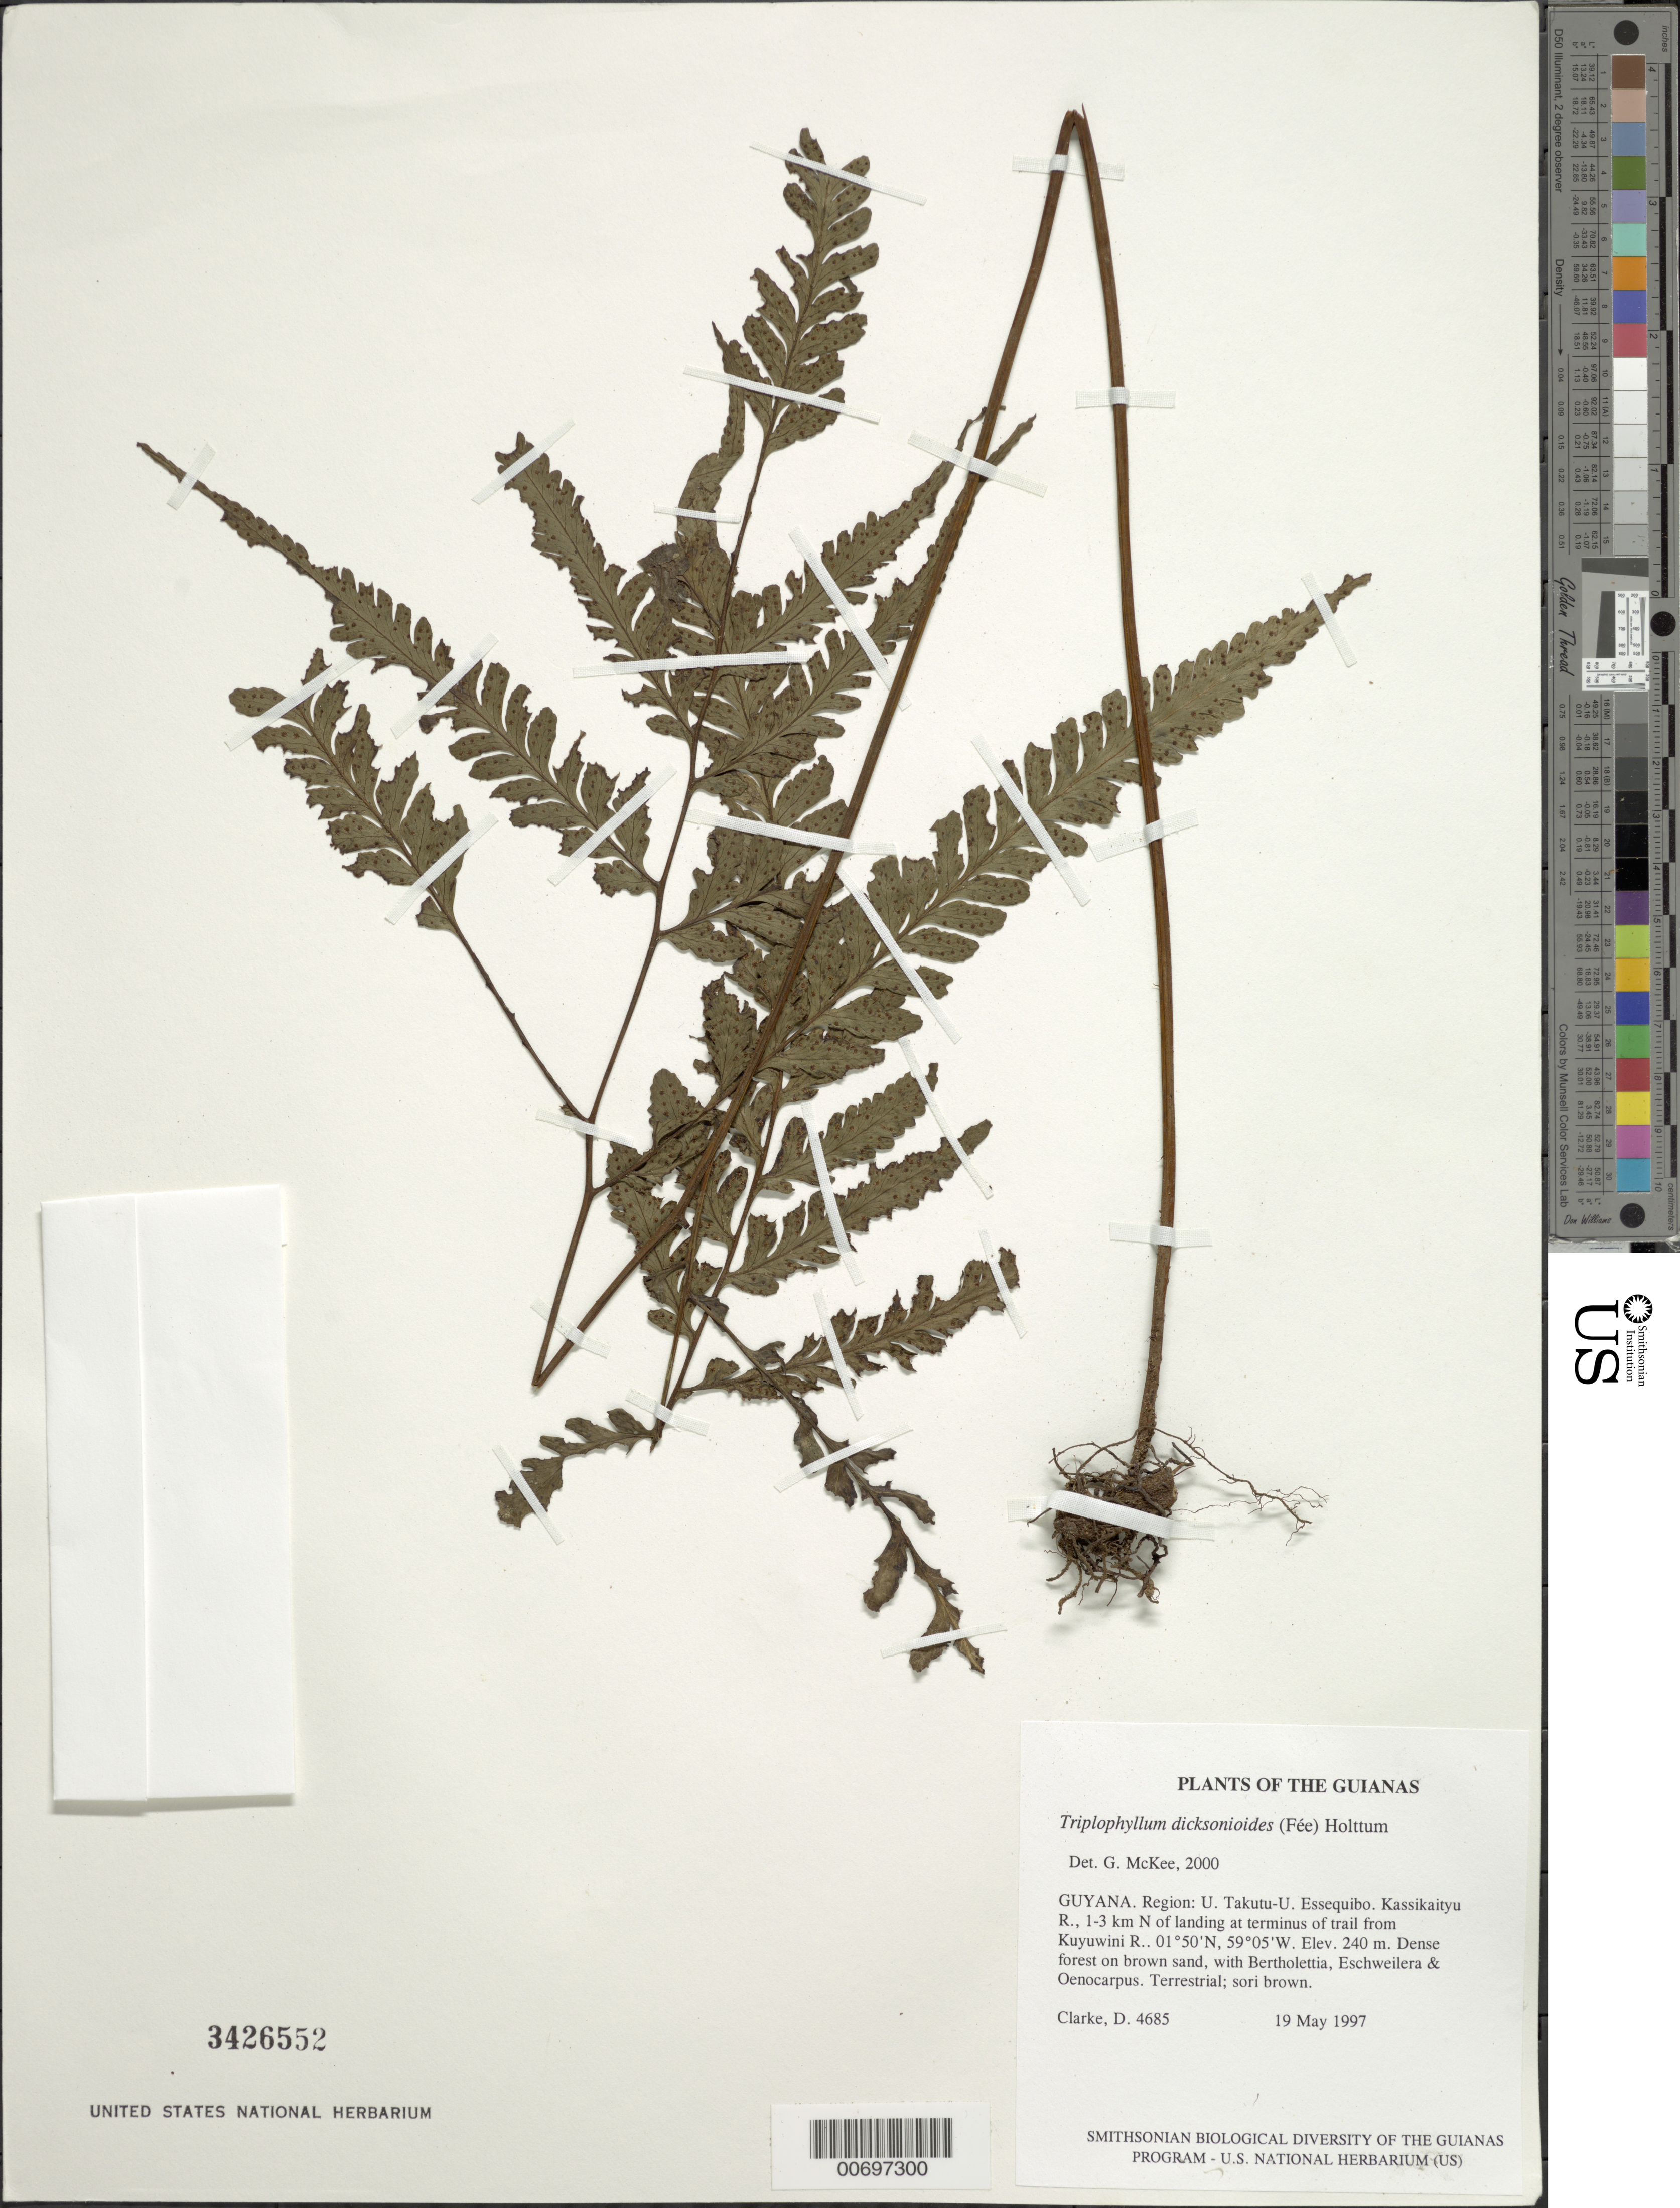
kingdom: Plantae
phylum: Tracheophyta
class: Polypodiopsida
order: Polypodiales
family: Tectariaceae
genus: Triplophyllum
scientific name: Triplophyllum dicksonioides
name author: (Fée) Holttum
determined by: McKee, G. S., (US), NMNH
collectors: H. D. Clarke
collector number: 4685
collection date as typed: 19 May 1997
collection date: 1997-05-19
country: Guyana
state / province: U. Takutu-U. Essequibo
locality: Kassikaityu R., 1-3 km N of landing at terminus of trail from Kuyuwini R.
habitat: Dense forest on brown sand, with Bertholettia, Eschweilera & Oenocarpus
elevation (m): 240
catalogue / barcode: US 3426552